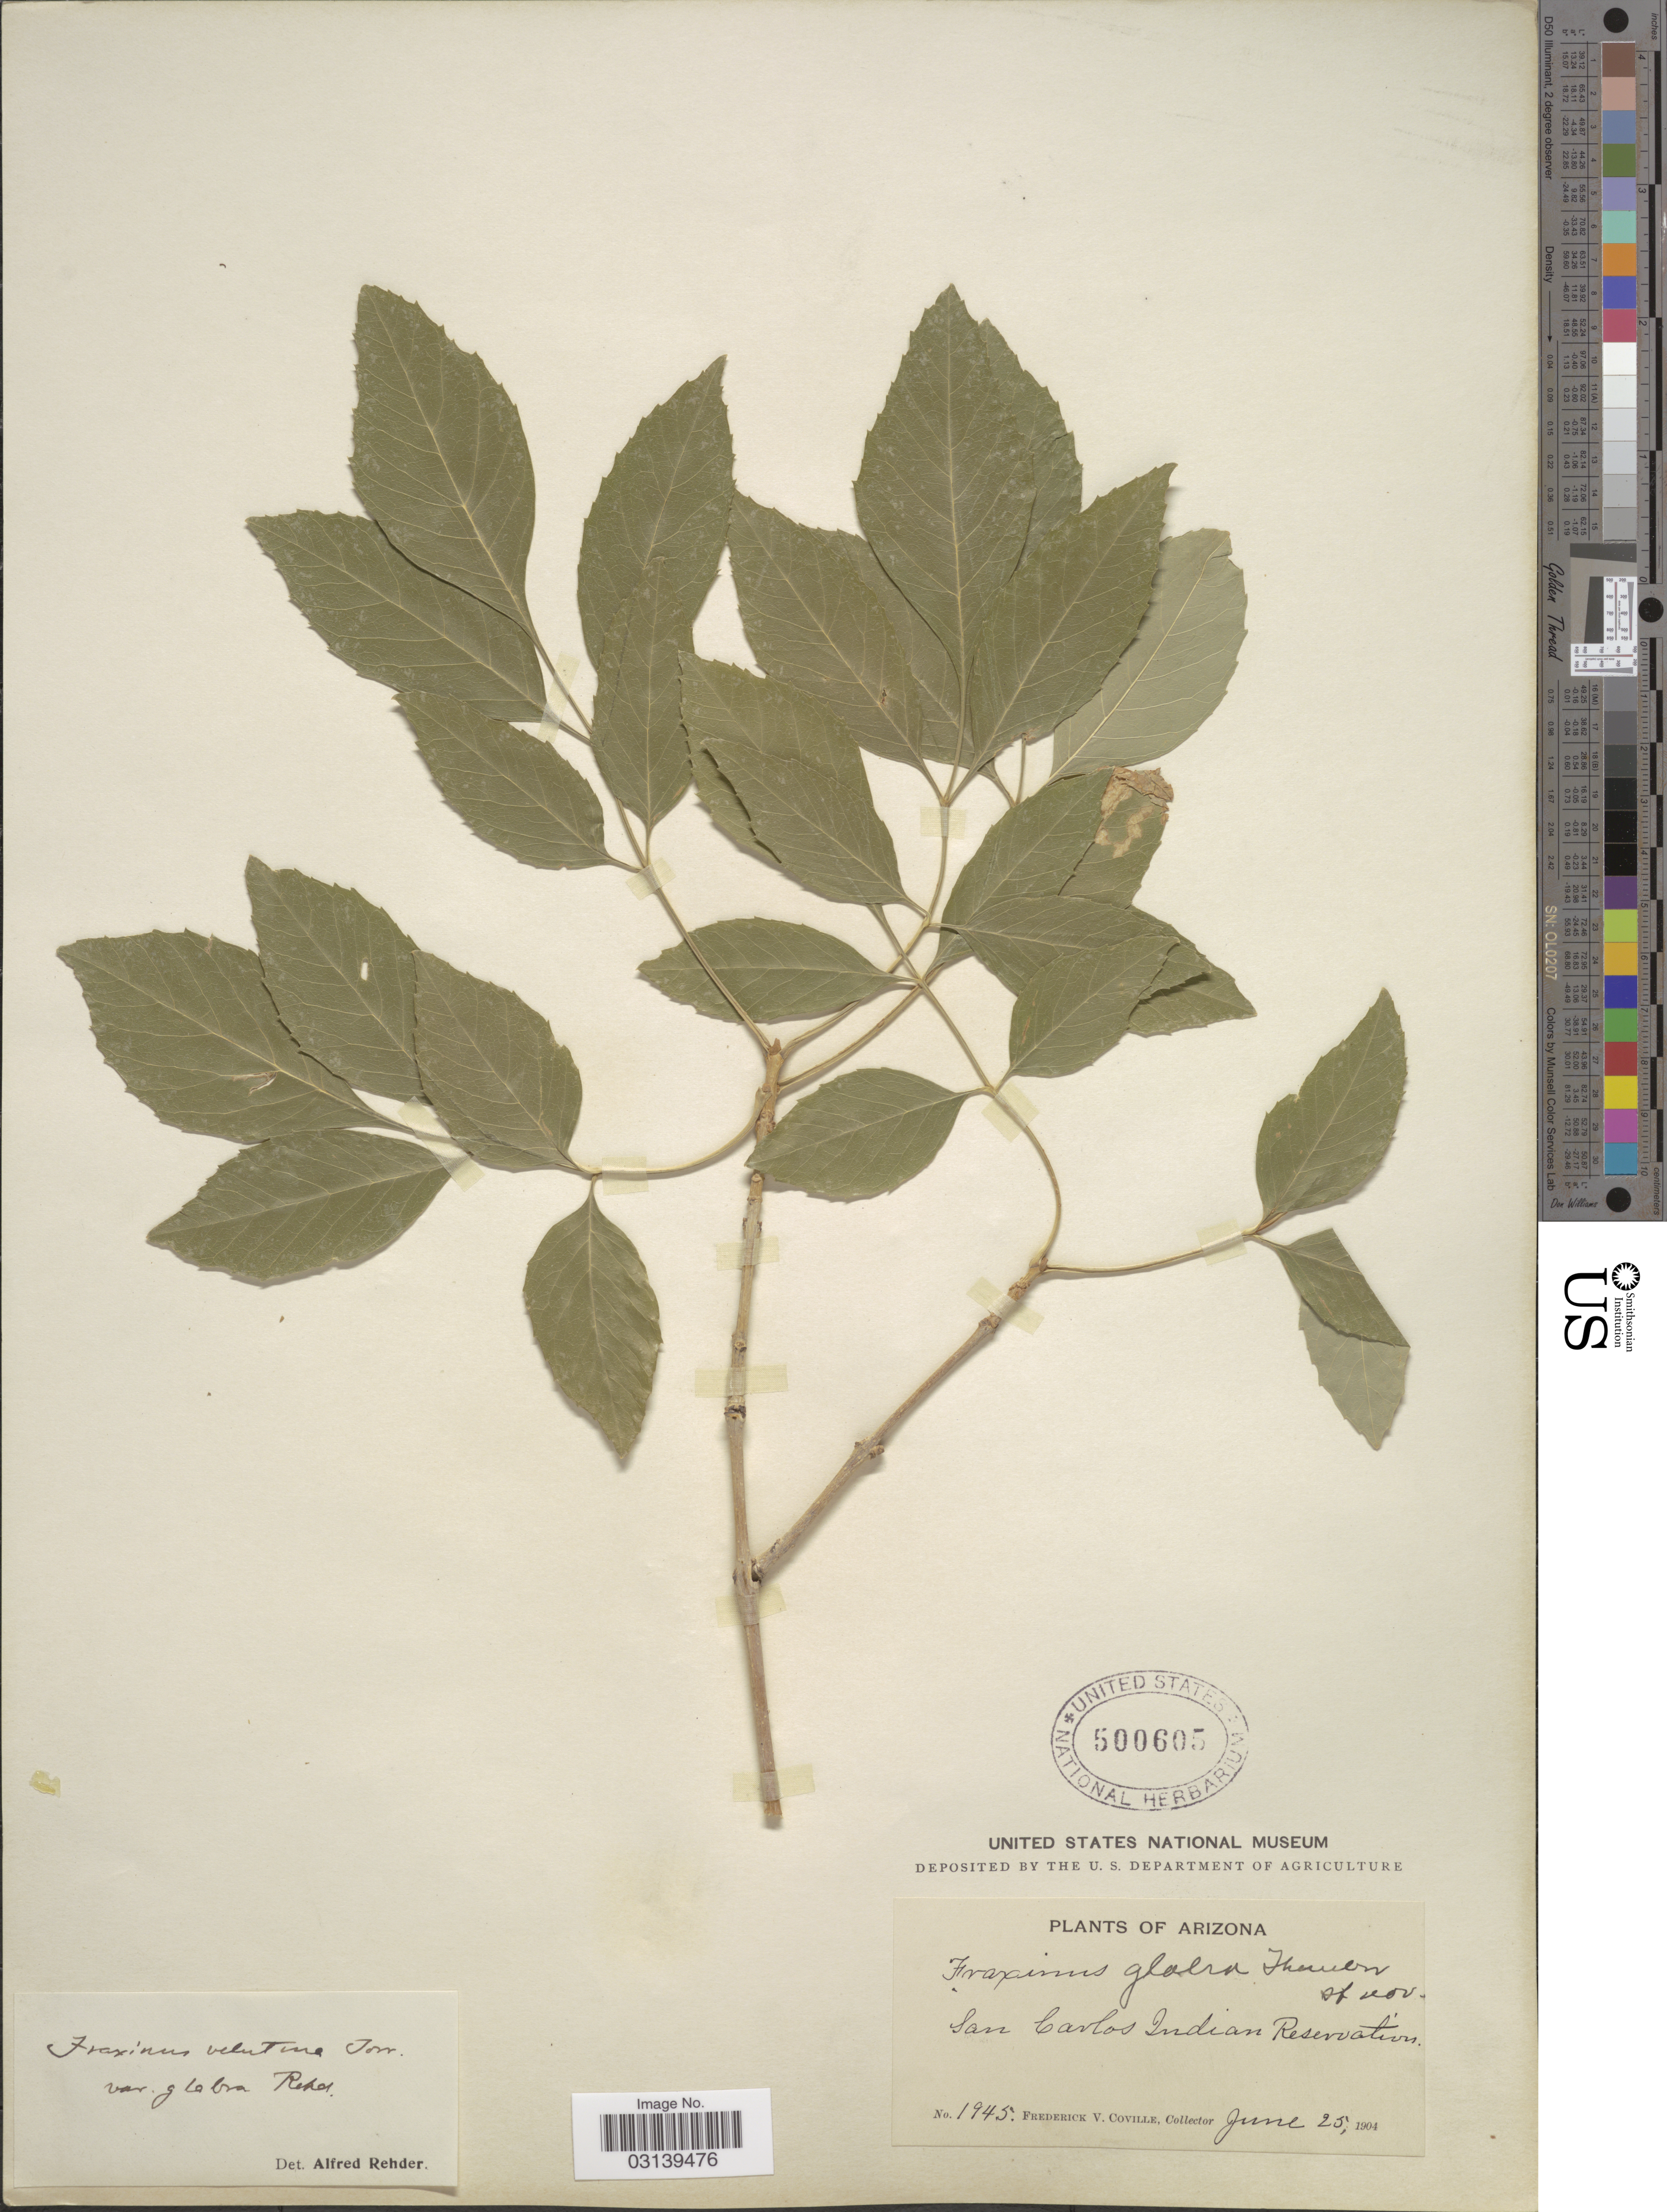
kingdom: Plantae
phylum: Tracheophyta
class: Magnoliopsida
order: Lamiales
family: Oleaceae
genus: Fraxinus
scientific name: Fraxinus velutina var. glabra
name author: Rehder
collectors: F. V. Coville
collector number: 1945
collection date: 1904-06-25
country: United States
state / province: Arizona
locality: San Carlos Indian Reservation.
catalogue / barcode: US 500605